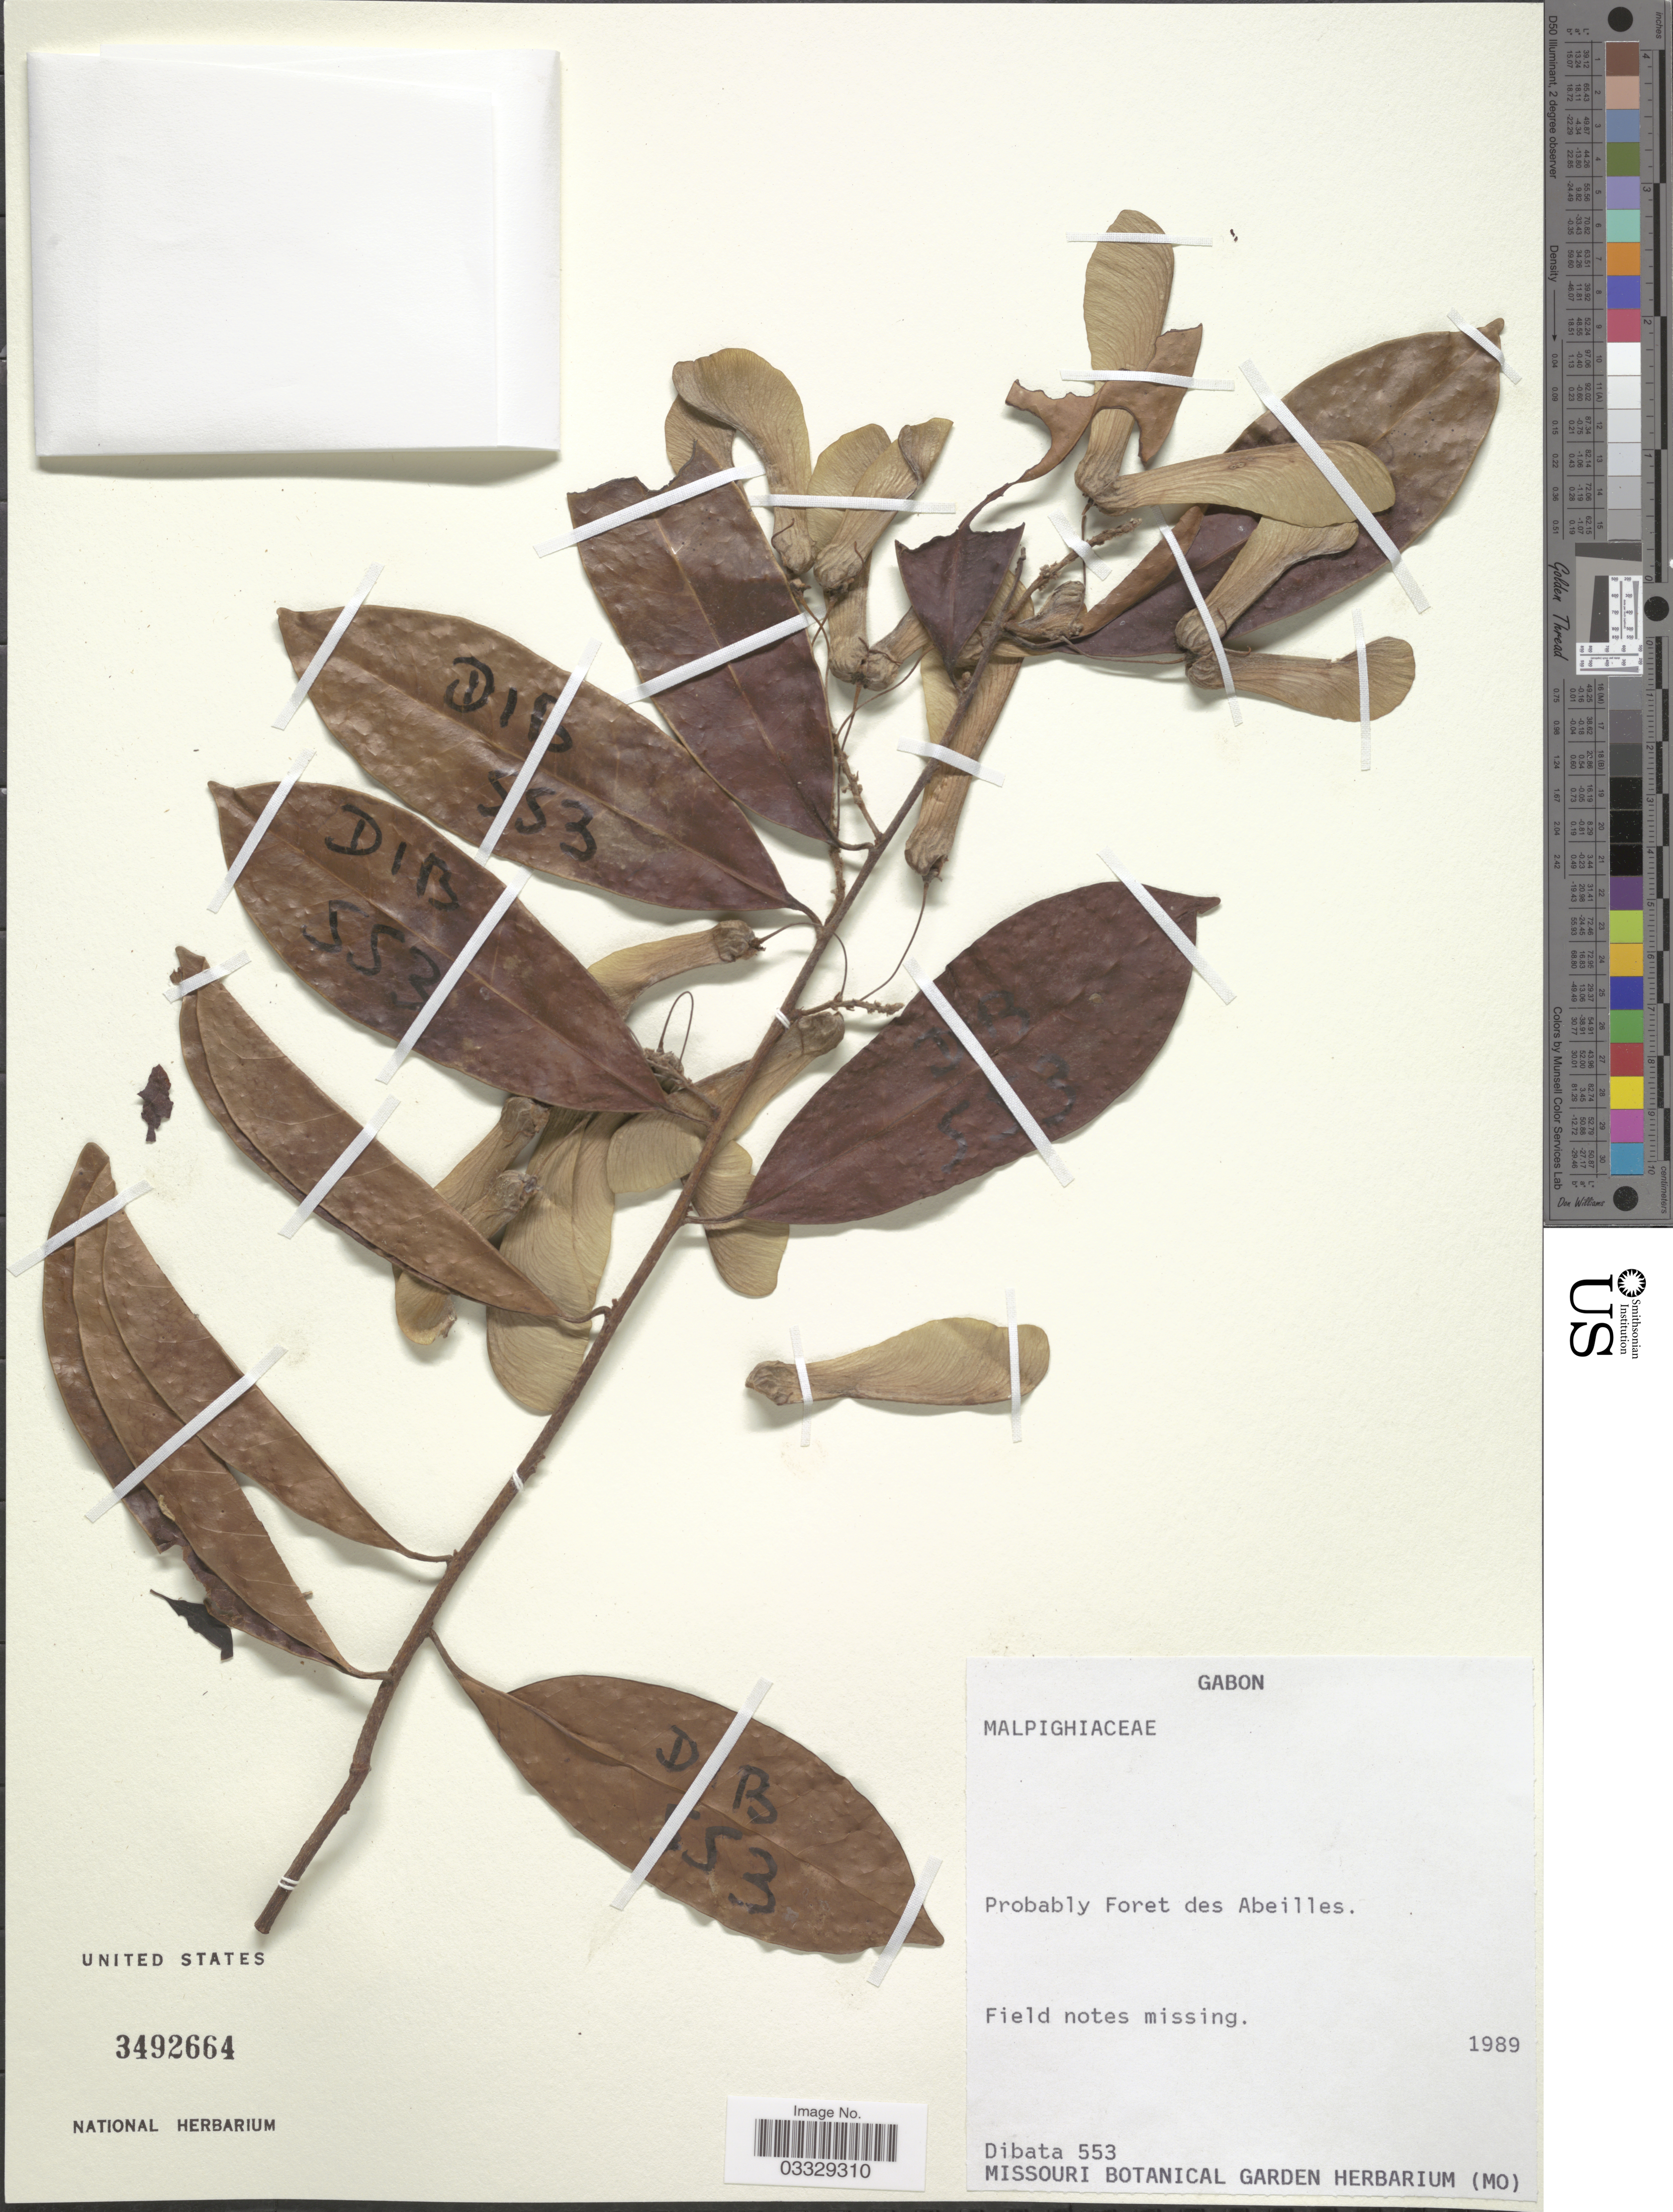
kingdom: Plantae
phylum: Tracheophyta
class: Magnoliopsida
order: Malpighiales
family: Malpighiaceae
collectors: Dibata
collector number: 553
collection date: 1989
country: Gabon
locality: Probably Foret des Abeilles.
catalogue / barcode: US 3492664